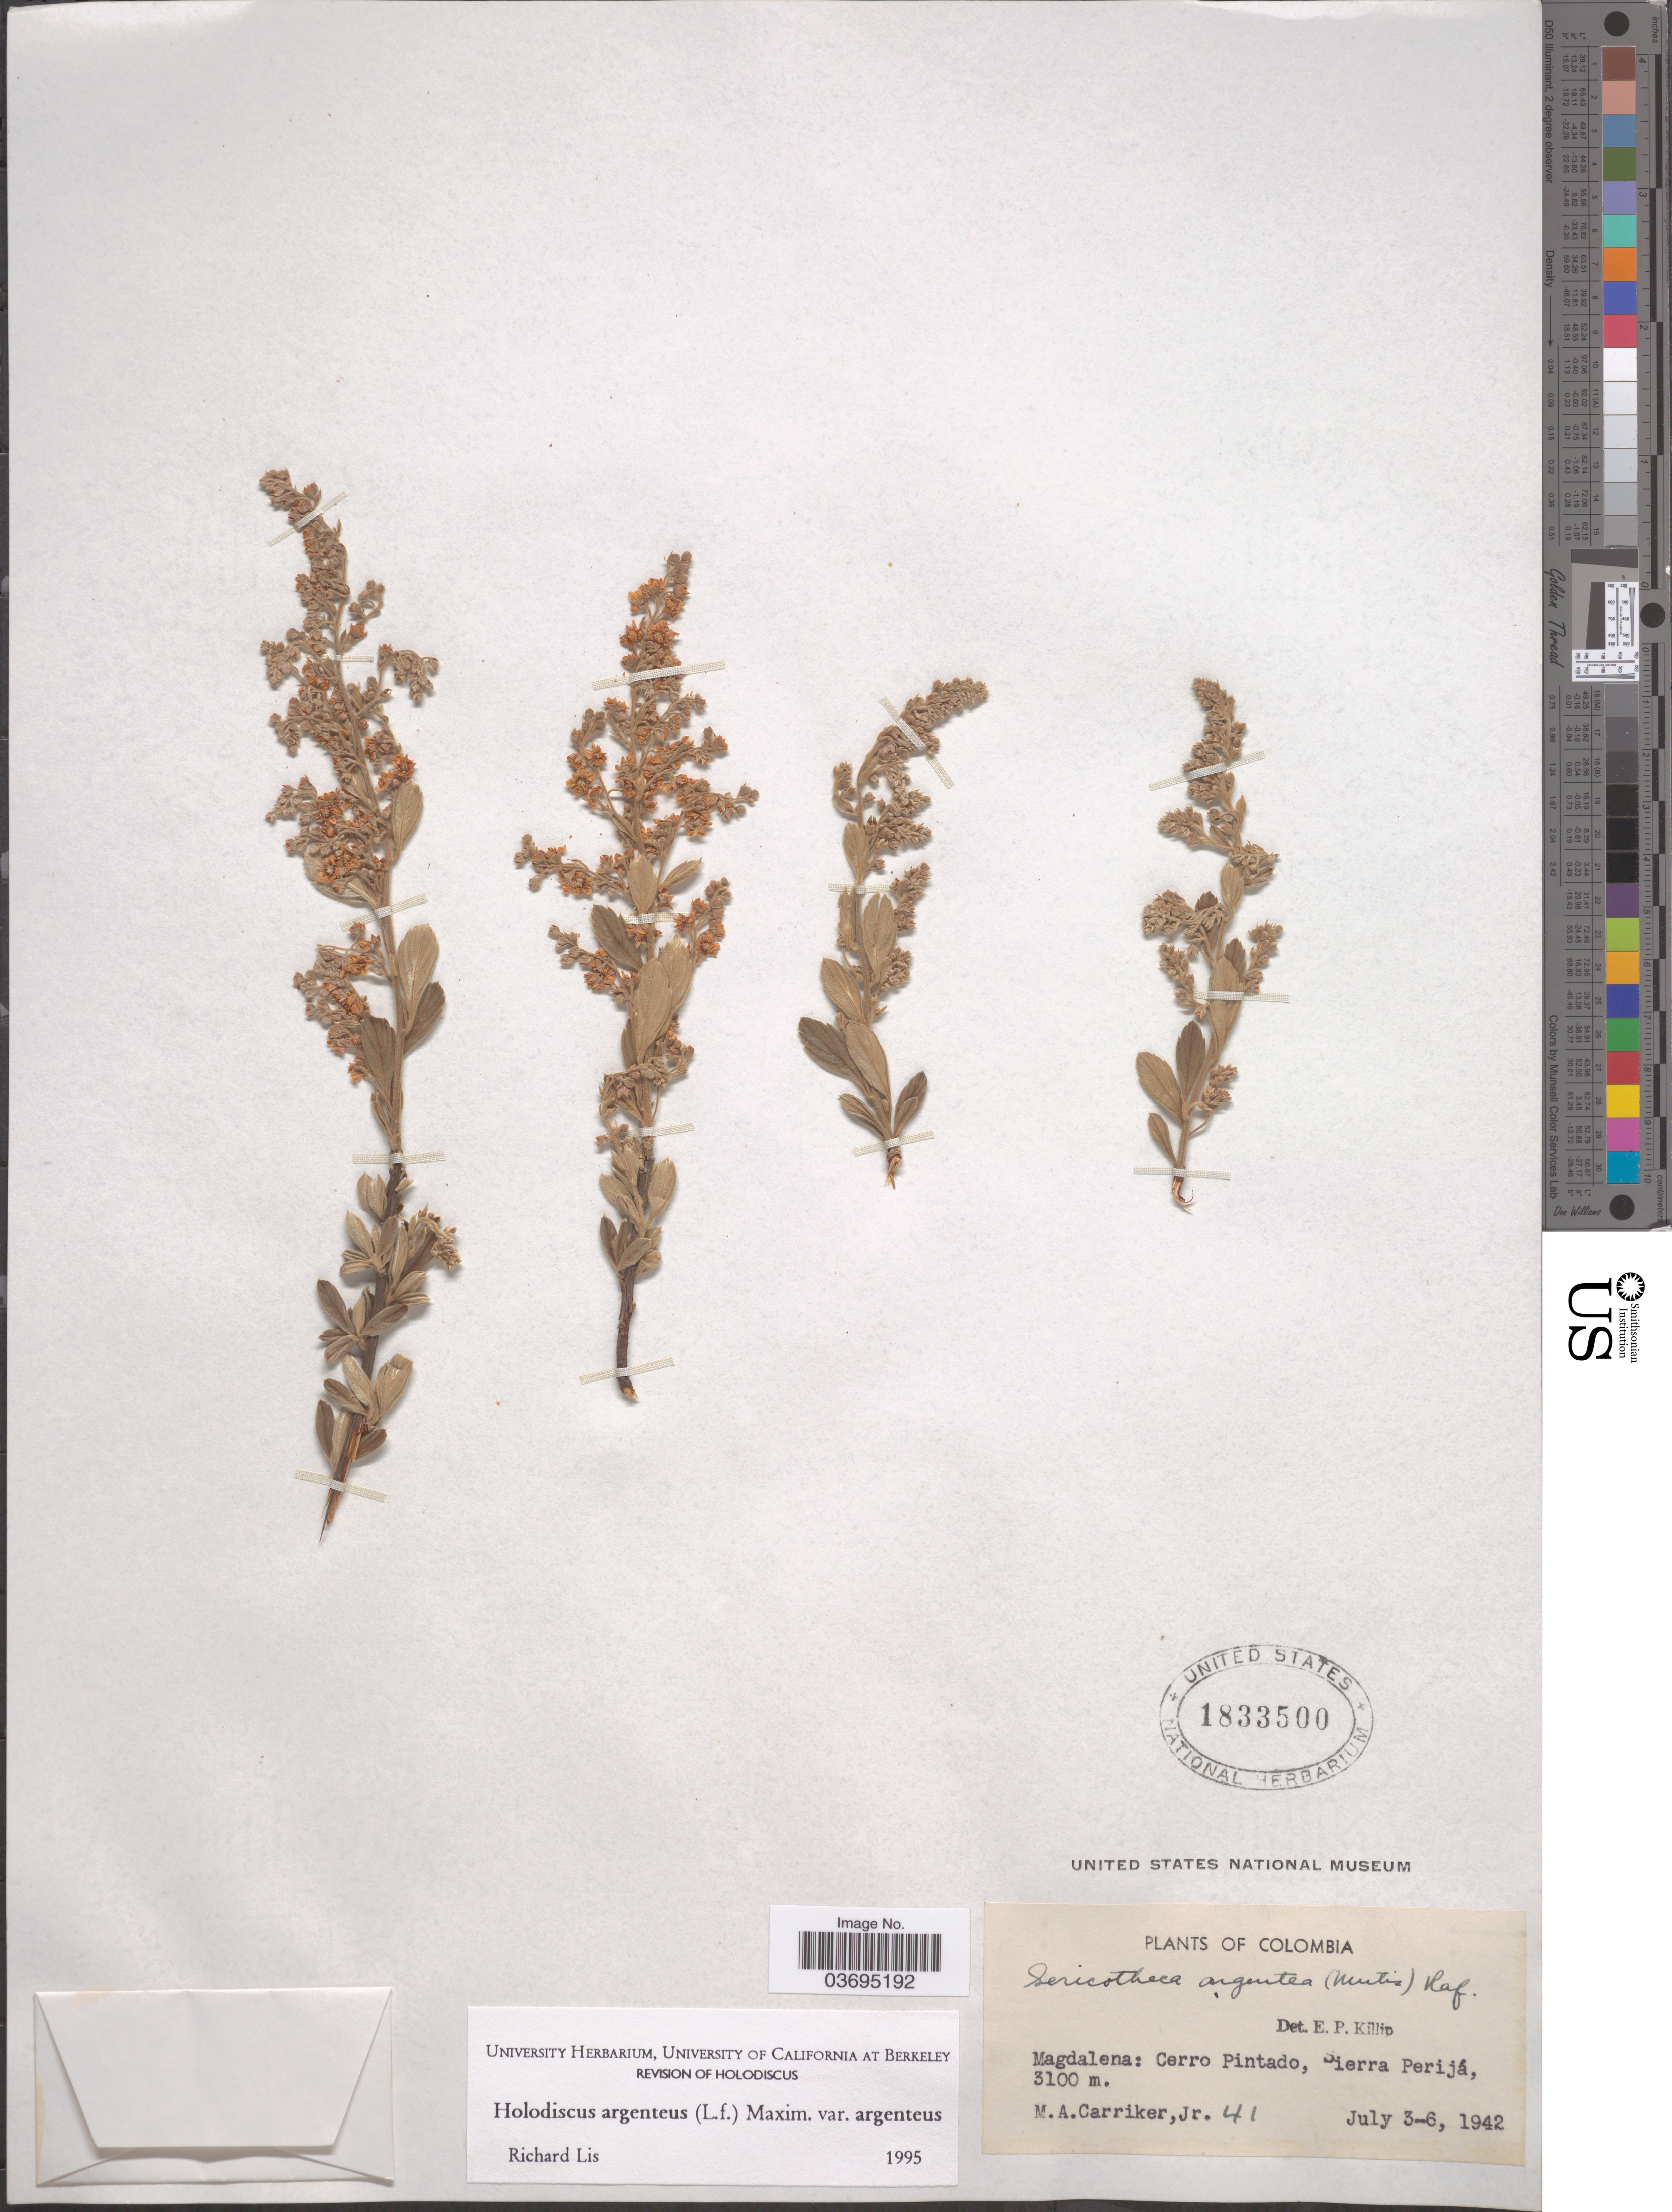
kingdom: Plantae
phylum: Tracheophyta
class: Magnoliopsida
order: Rosales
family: Rosaceae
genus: Holodiscus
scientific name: Holodiscus argenteus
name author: (L. f.) Maxim.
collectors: M. A. Carriker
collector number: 41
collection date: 1942-07-03/1942-07-06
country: Colombia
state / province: Magdalena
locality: Cerro Pintado, Sierra Perijá.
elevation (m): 3100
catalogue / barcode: US 1833500